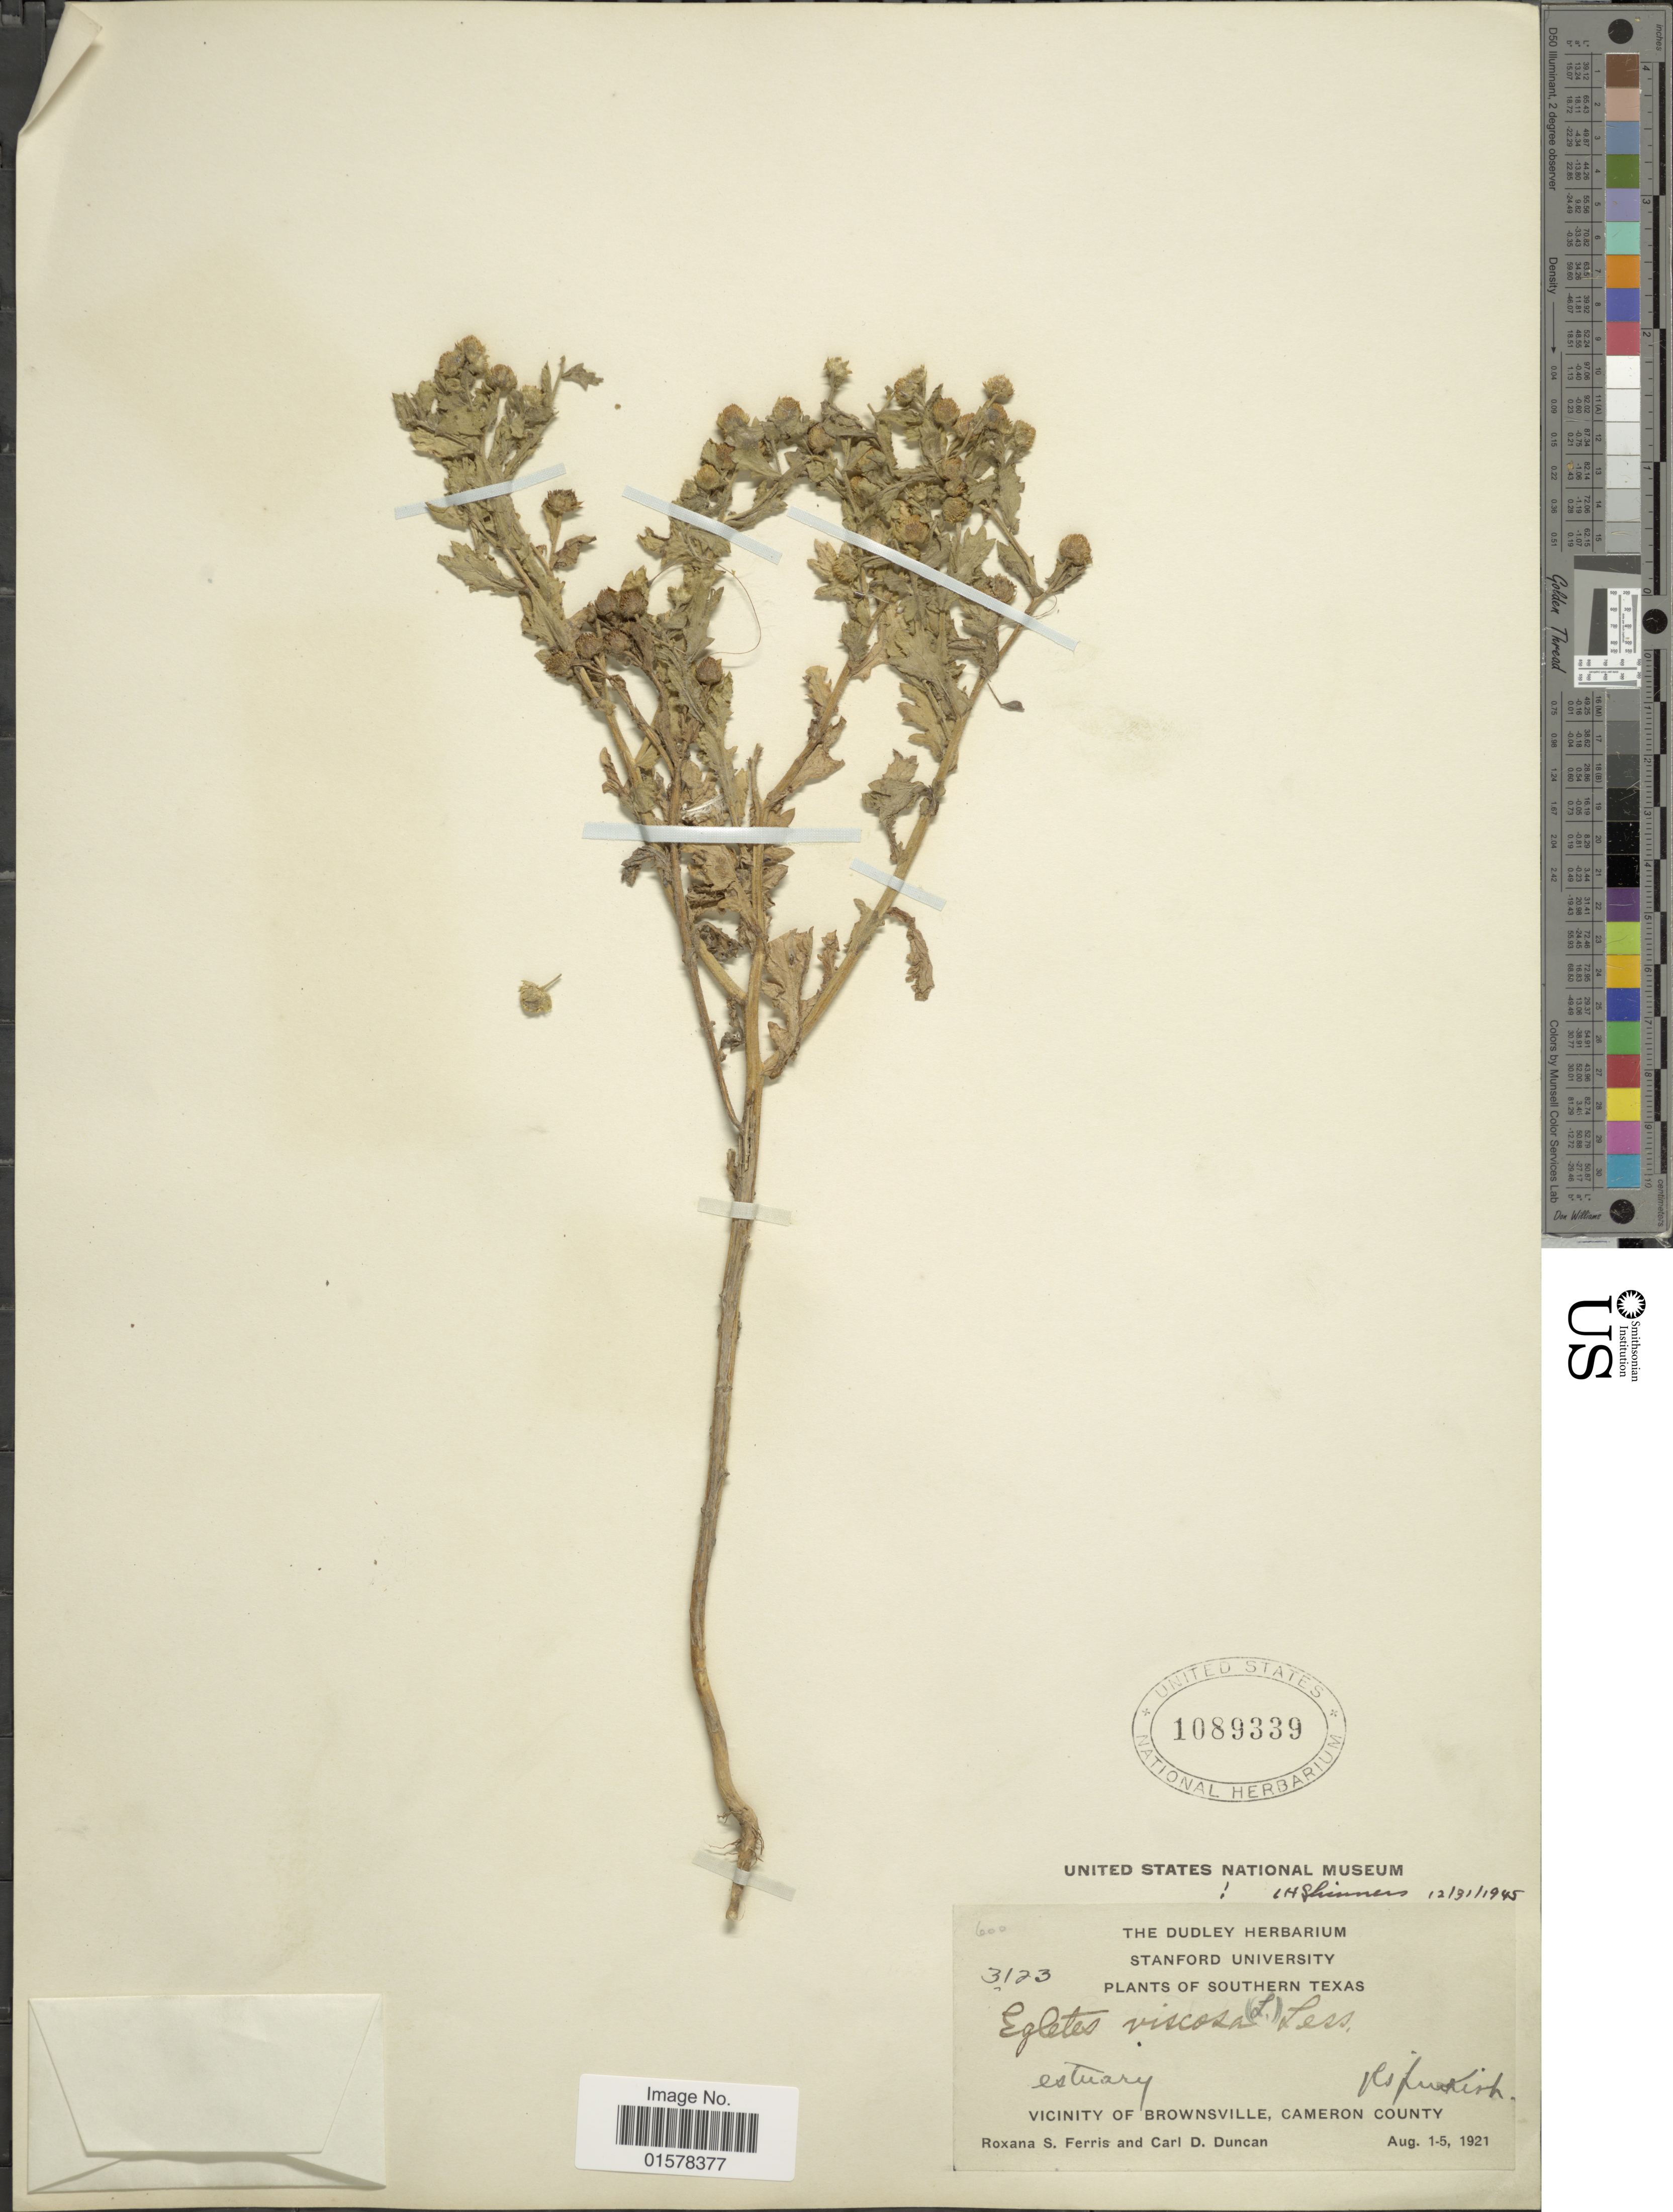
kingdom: Plantae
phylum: Tracheophyta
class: Magnoliopsida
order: Asterales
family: Asteraceae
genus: Egletes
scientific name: Egletes viscosa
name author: (L.) Less.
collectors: R. S. Ferris & C. Duncan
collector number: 3123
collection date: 1921-08-01/1921-08-05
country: United States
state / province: Texas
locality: Southern Texas. Vicinity of Brownsville, Cameron County.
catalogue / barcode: US 1089339